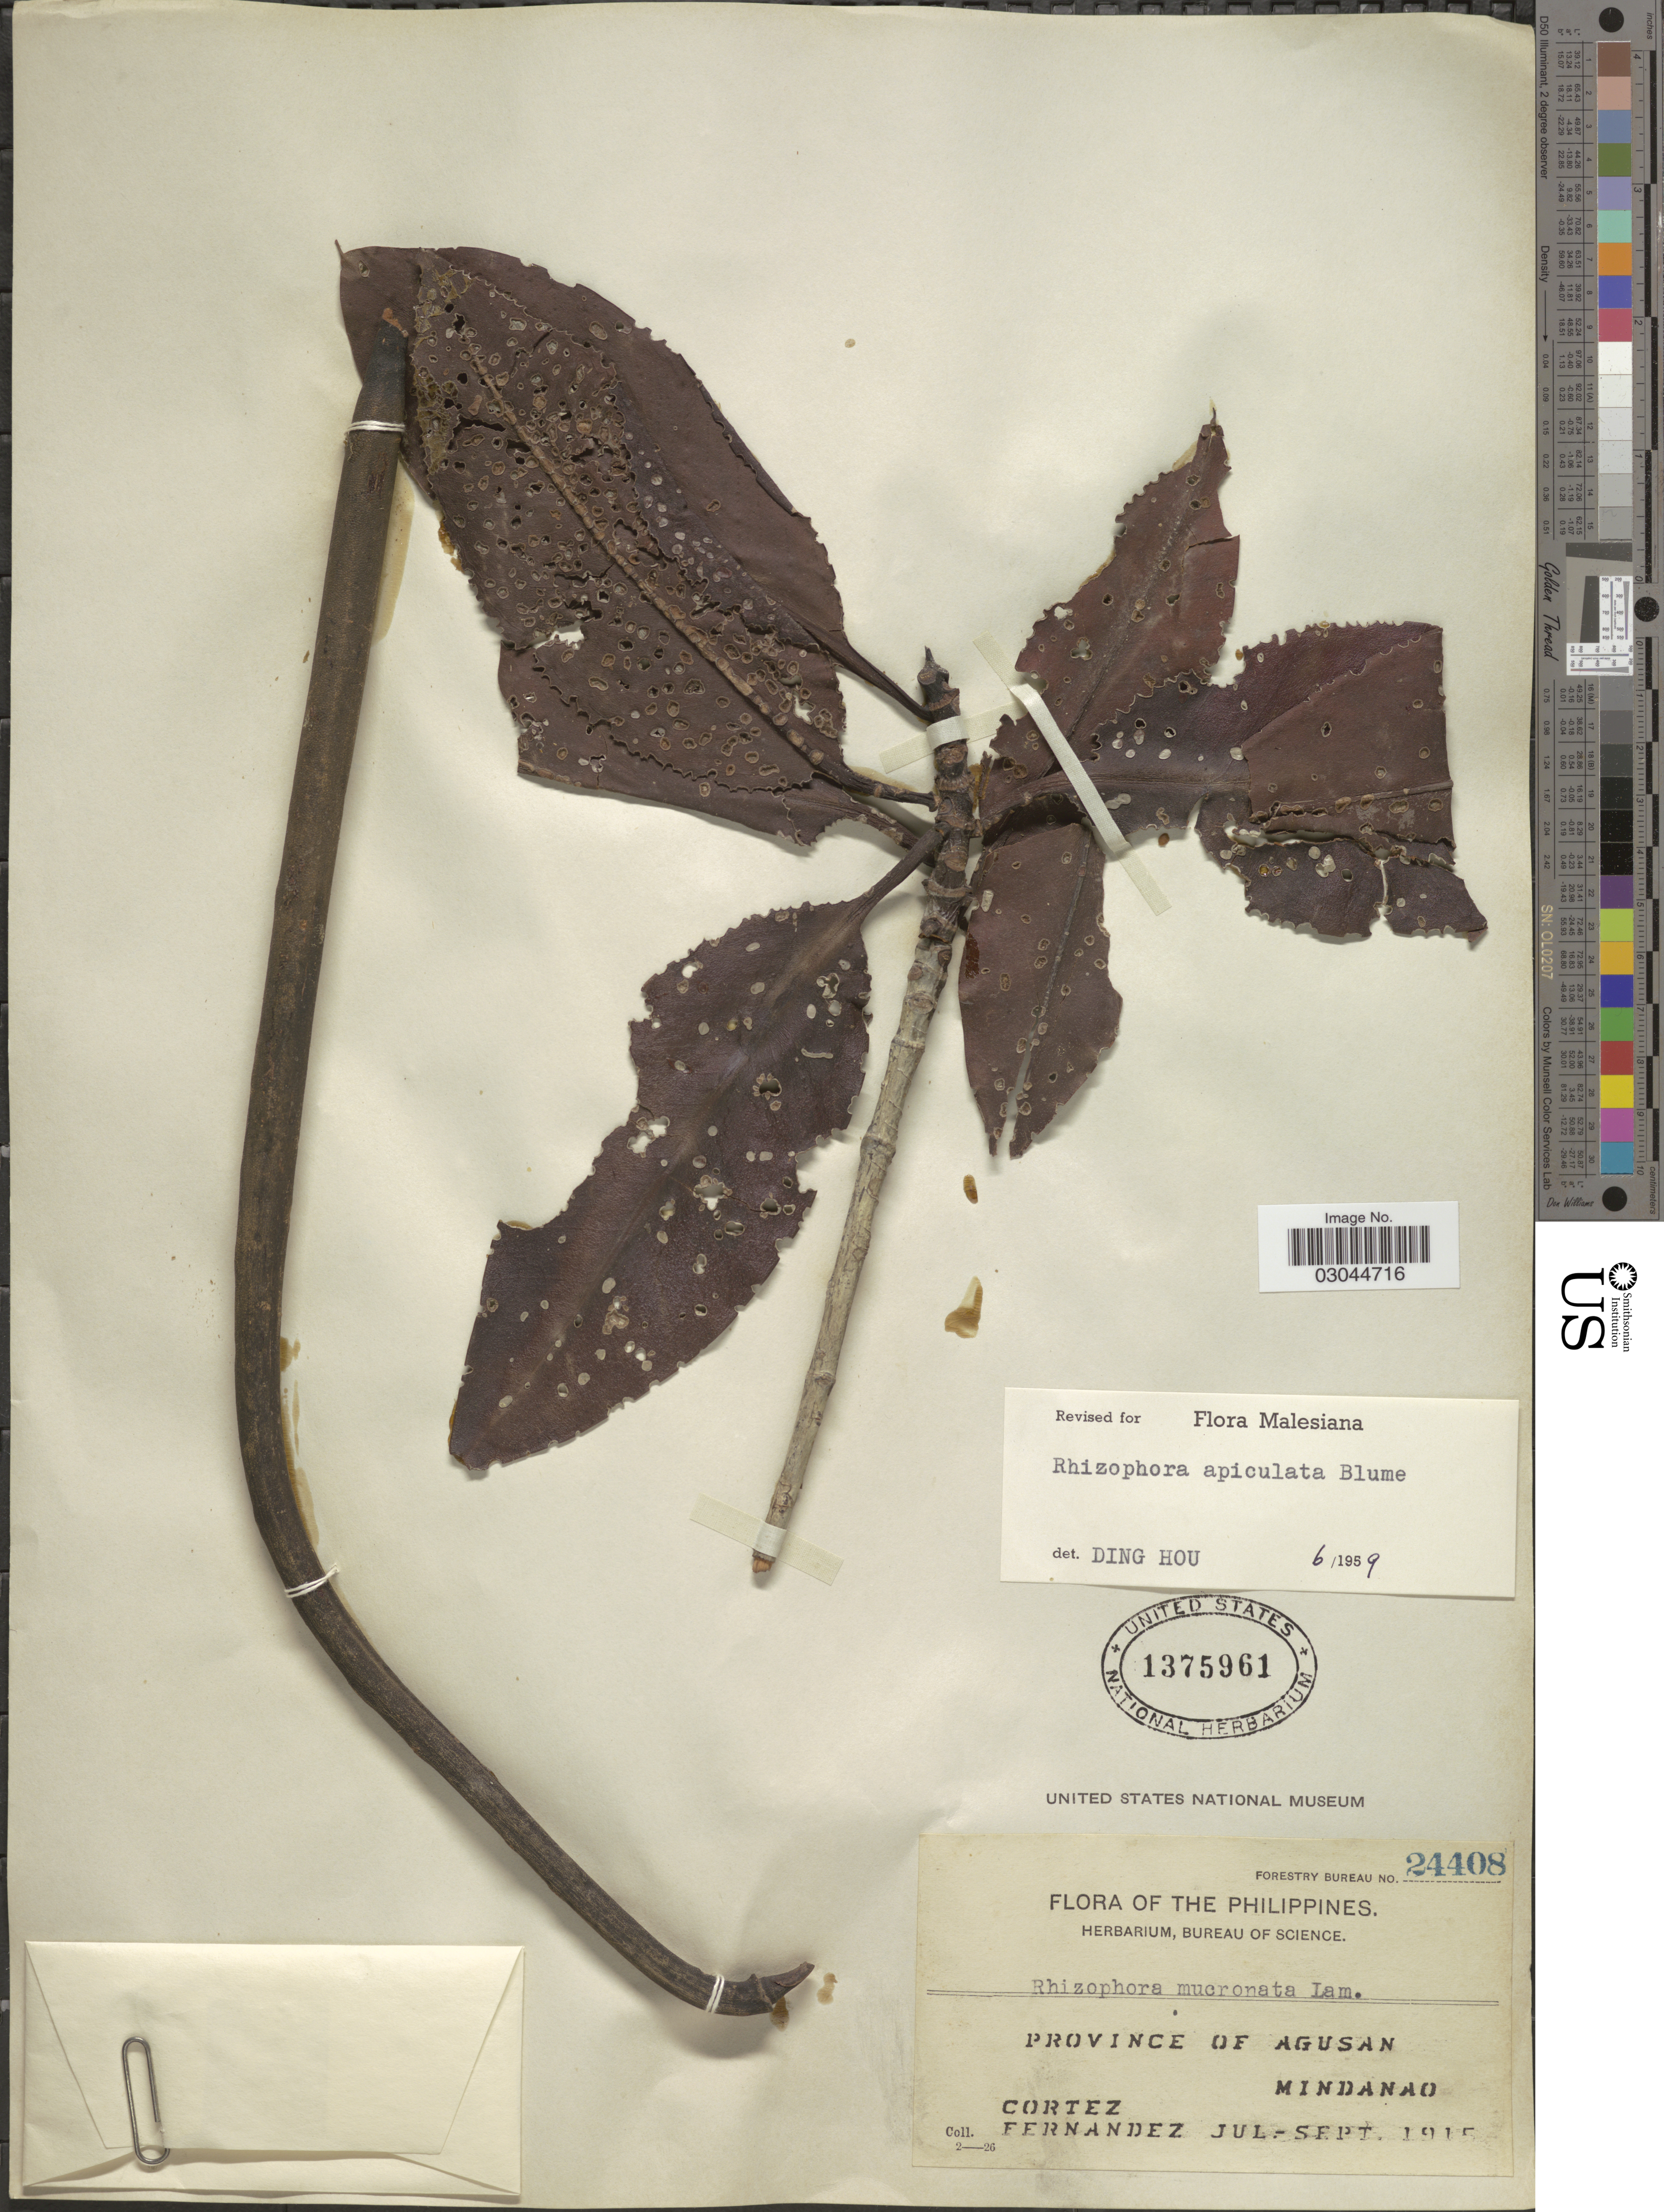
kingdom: Plantae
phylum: Tracheophyta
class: Magnoliopsida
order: Malpighiales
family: Rhizophoraceae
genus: Rhizophora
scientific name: Rhizophora apiculata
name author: Blume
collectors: -. Cortez & -- Fernandez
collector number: Forestry Bureau 24408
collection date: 1915-07/1915-09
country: Philippines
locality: Province of Agusan. Mindanao.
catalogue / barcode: US 1375961